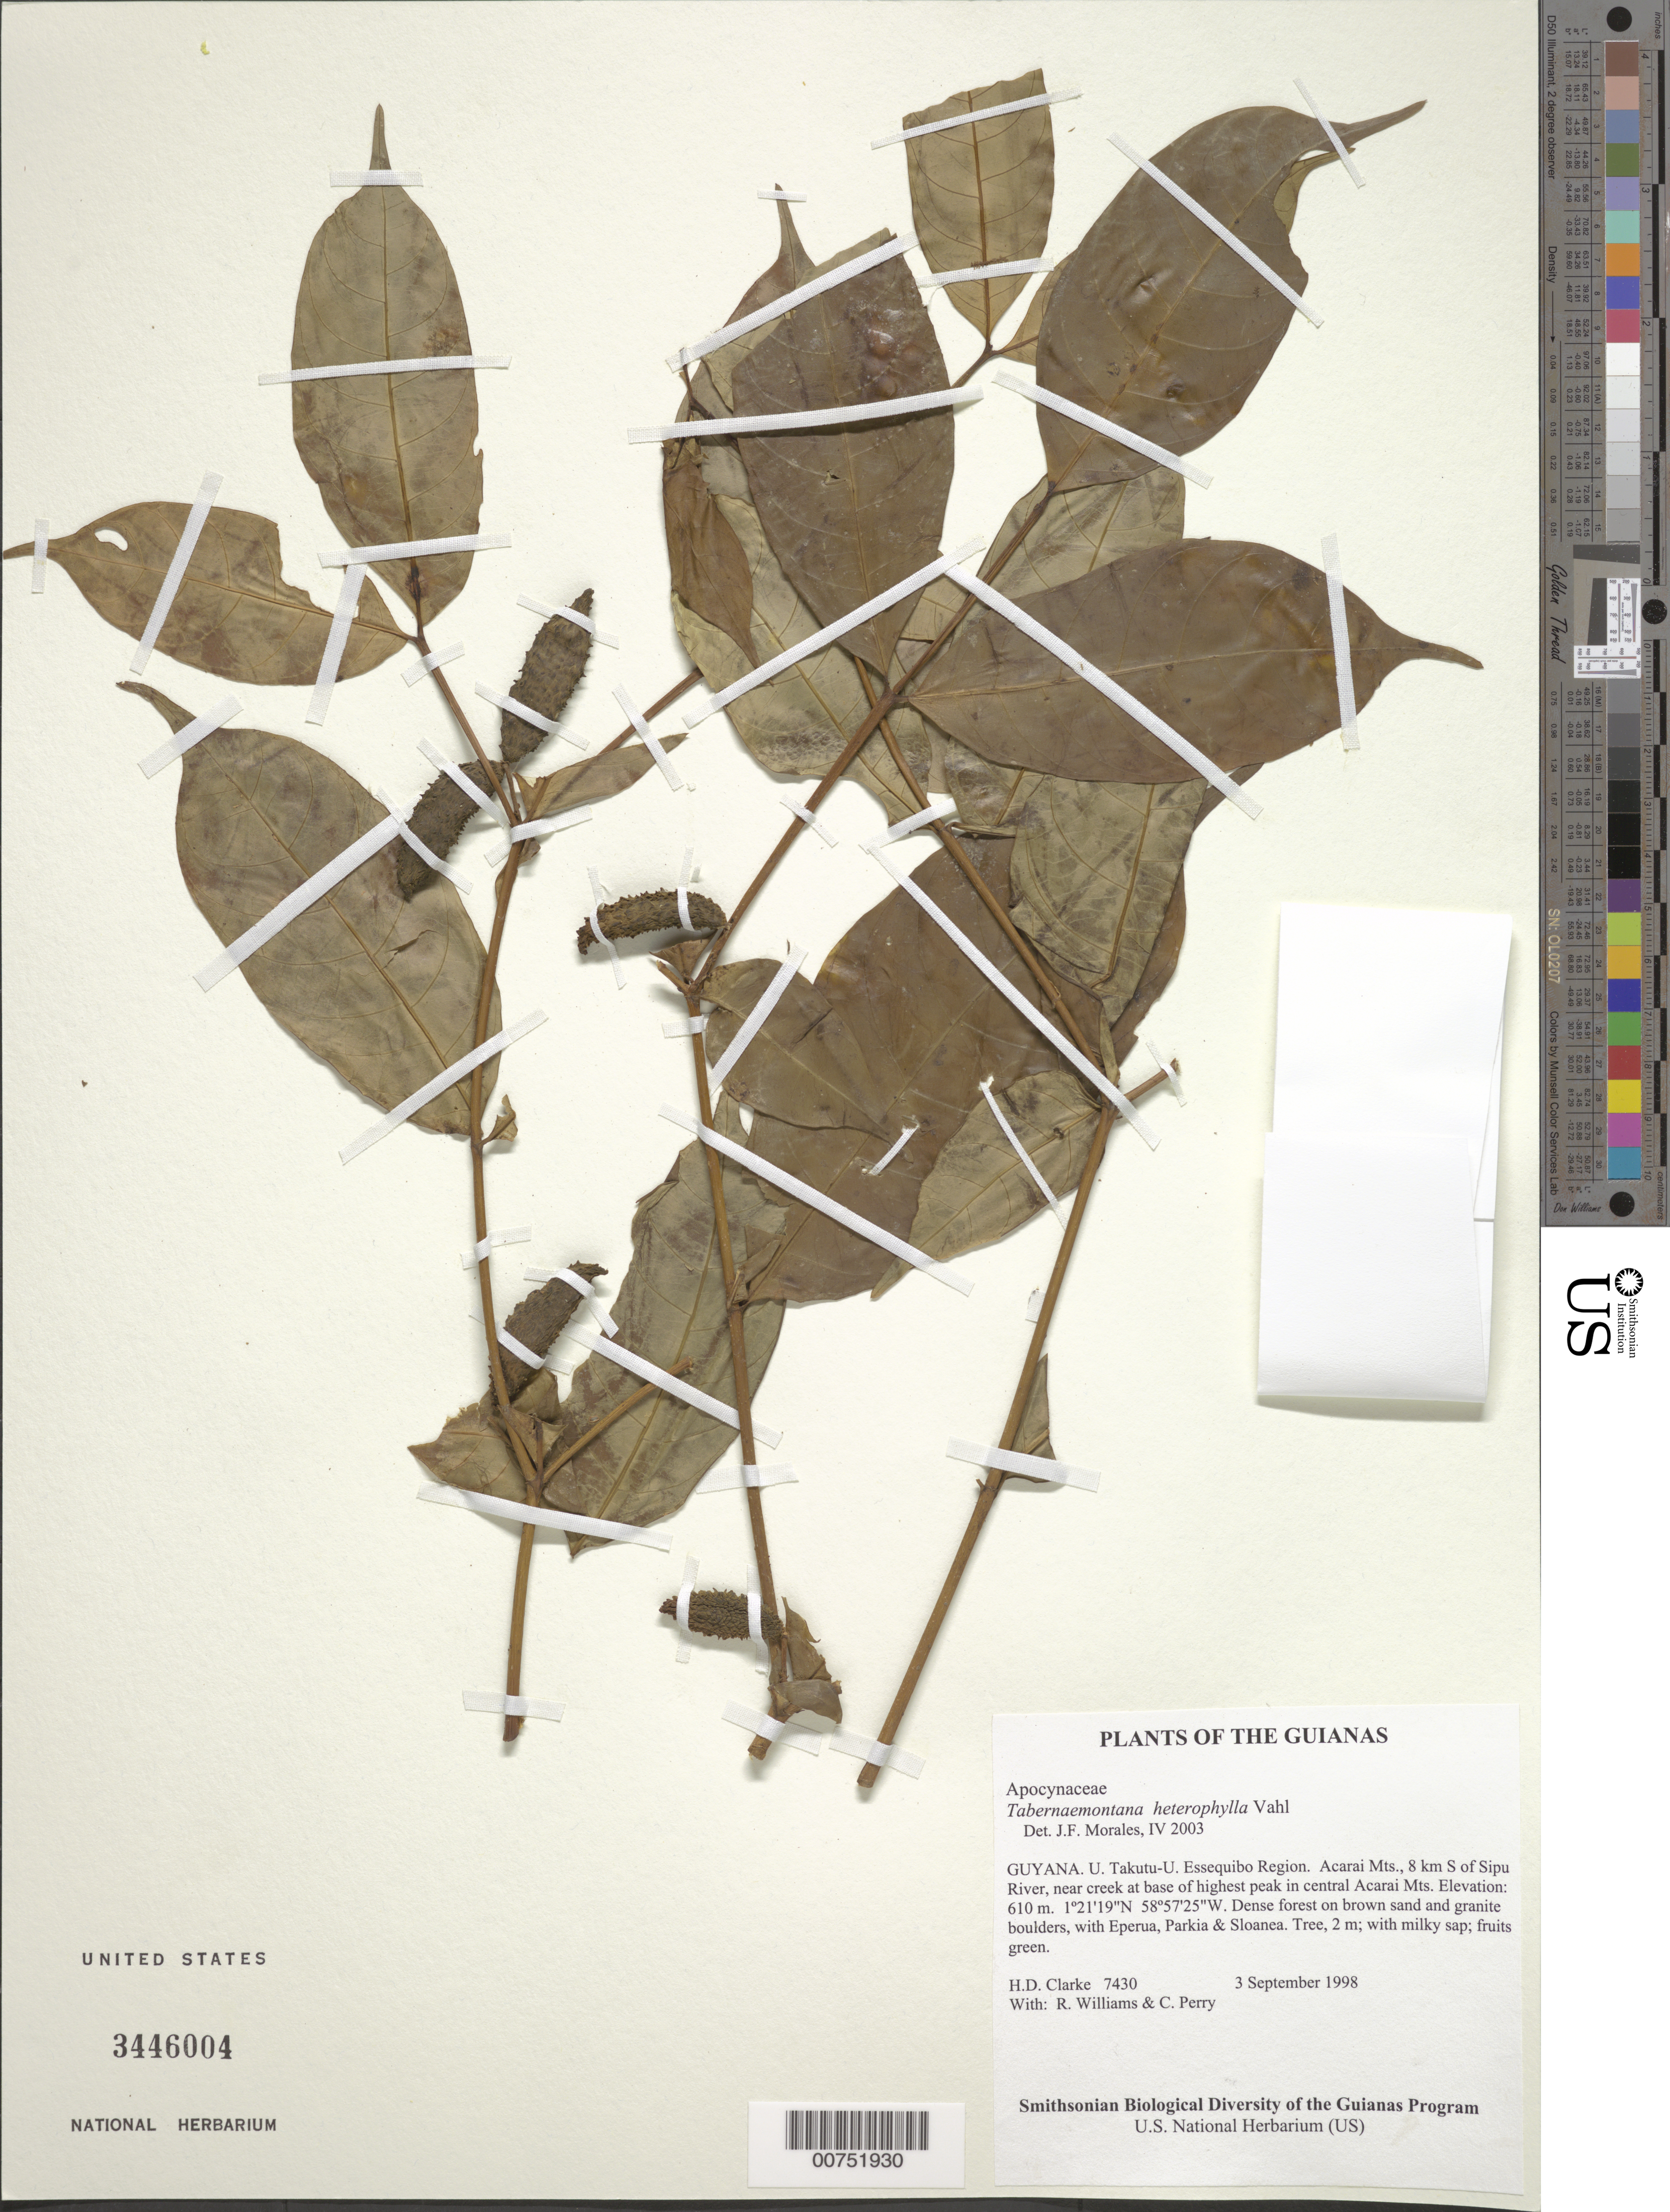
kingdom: Plantae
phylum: Tracheophyta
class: Magnoliopsida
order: Gentianales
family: Apocynaceae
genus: Tabernaemontana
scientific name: Tabernaemontana heterophylla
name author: Vahl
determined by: Morales, J. F.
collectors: H. D. Clarke, R. Williams & C. Perry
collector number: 7430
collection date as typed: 3 September 1998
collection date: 1998-09-03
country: Guyana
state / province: U. Takutu-U. Essequibo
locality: Acarai Mts., 8 km S of Sipu River, near creek at base of highest peak in central Acarai Mts.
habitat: Dense forest on brown sand and granite boulders, with Eperua, Parkia & Sloanea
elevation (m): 610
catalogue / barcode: US 3446004